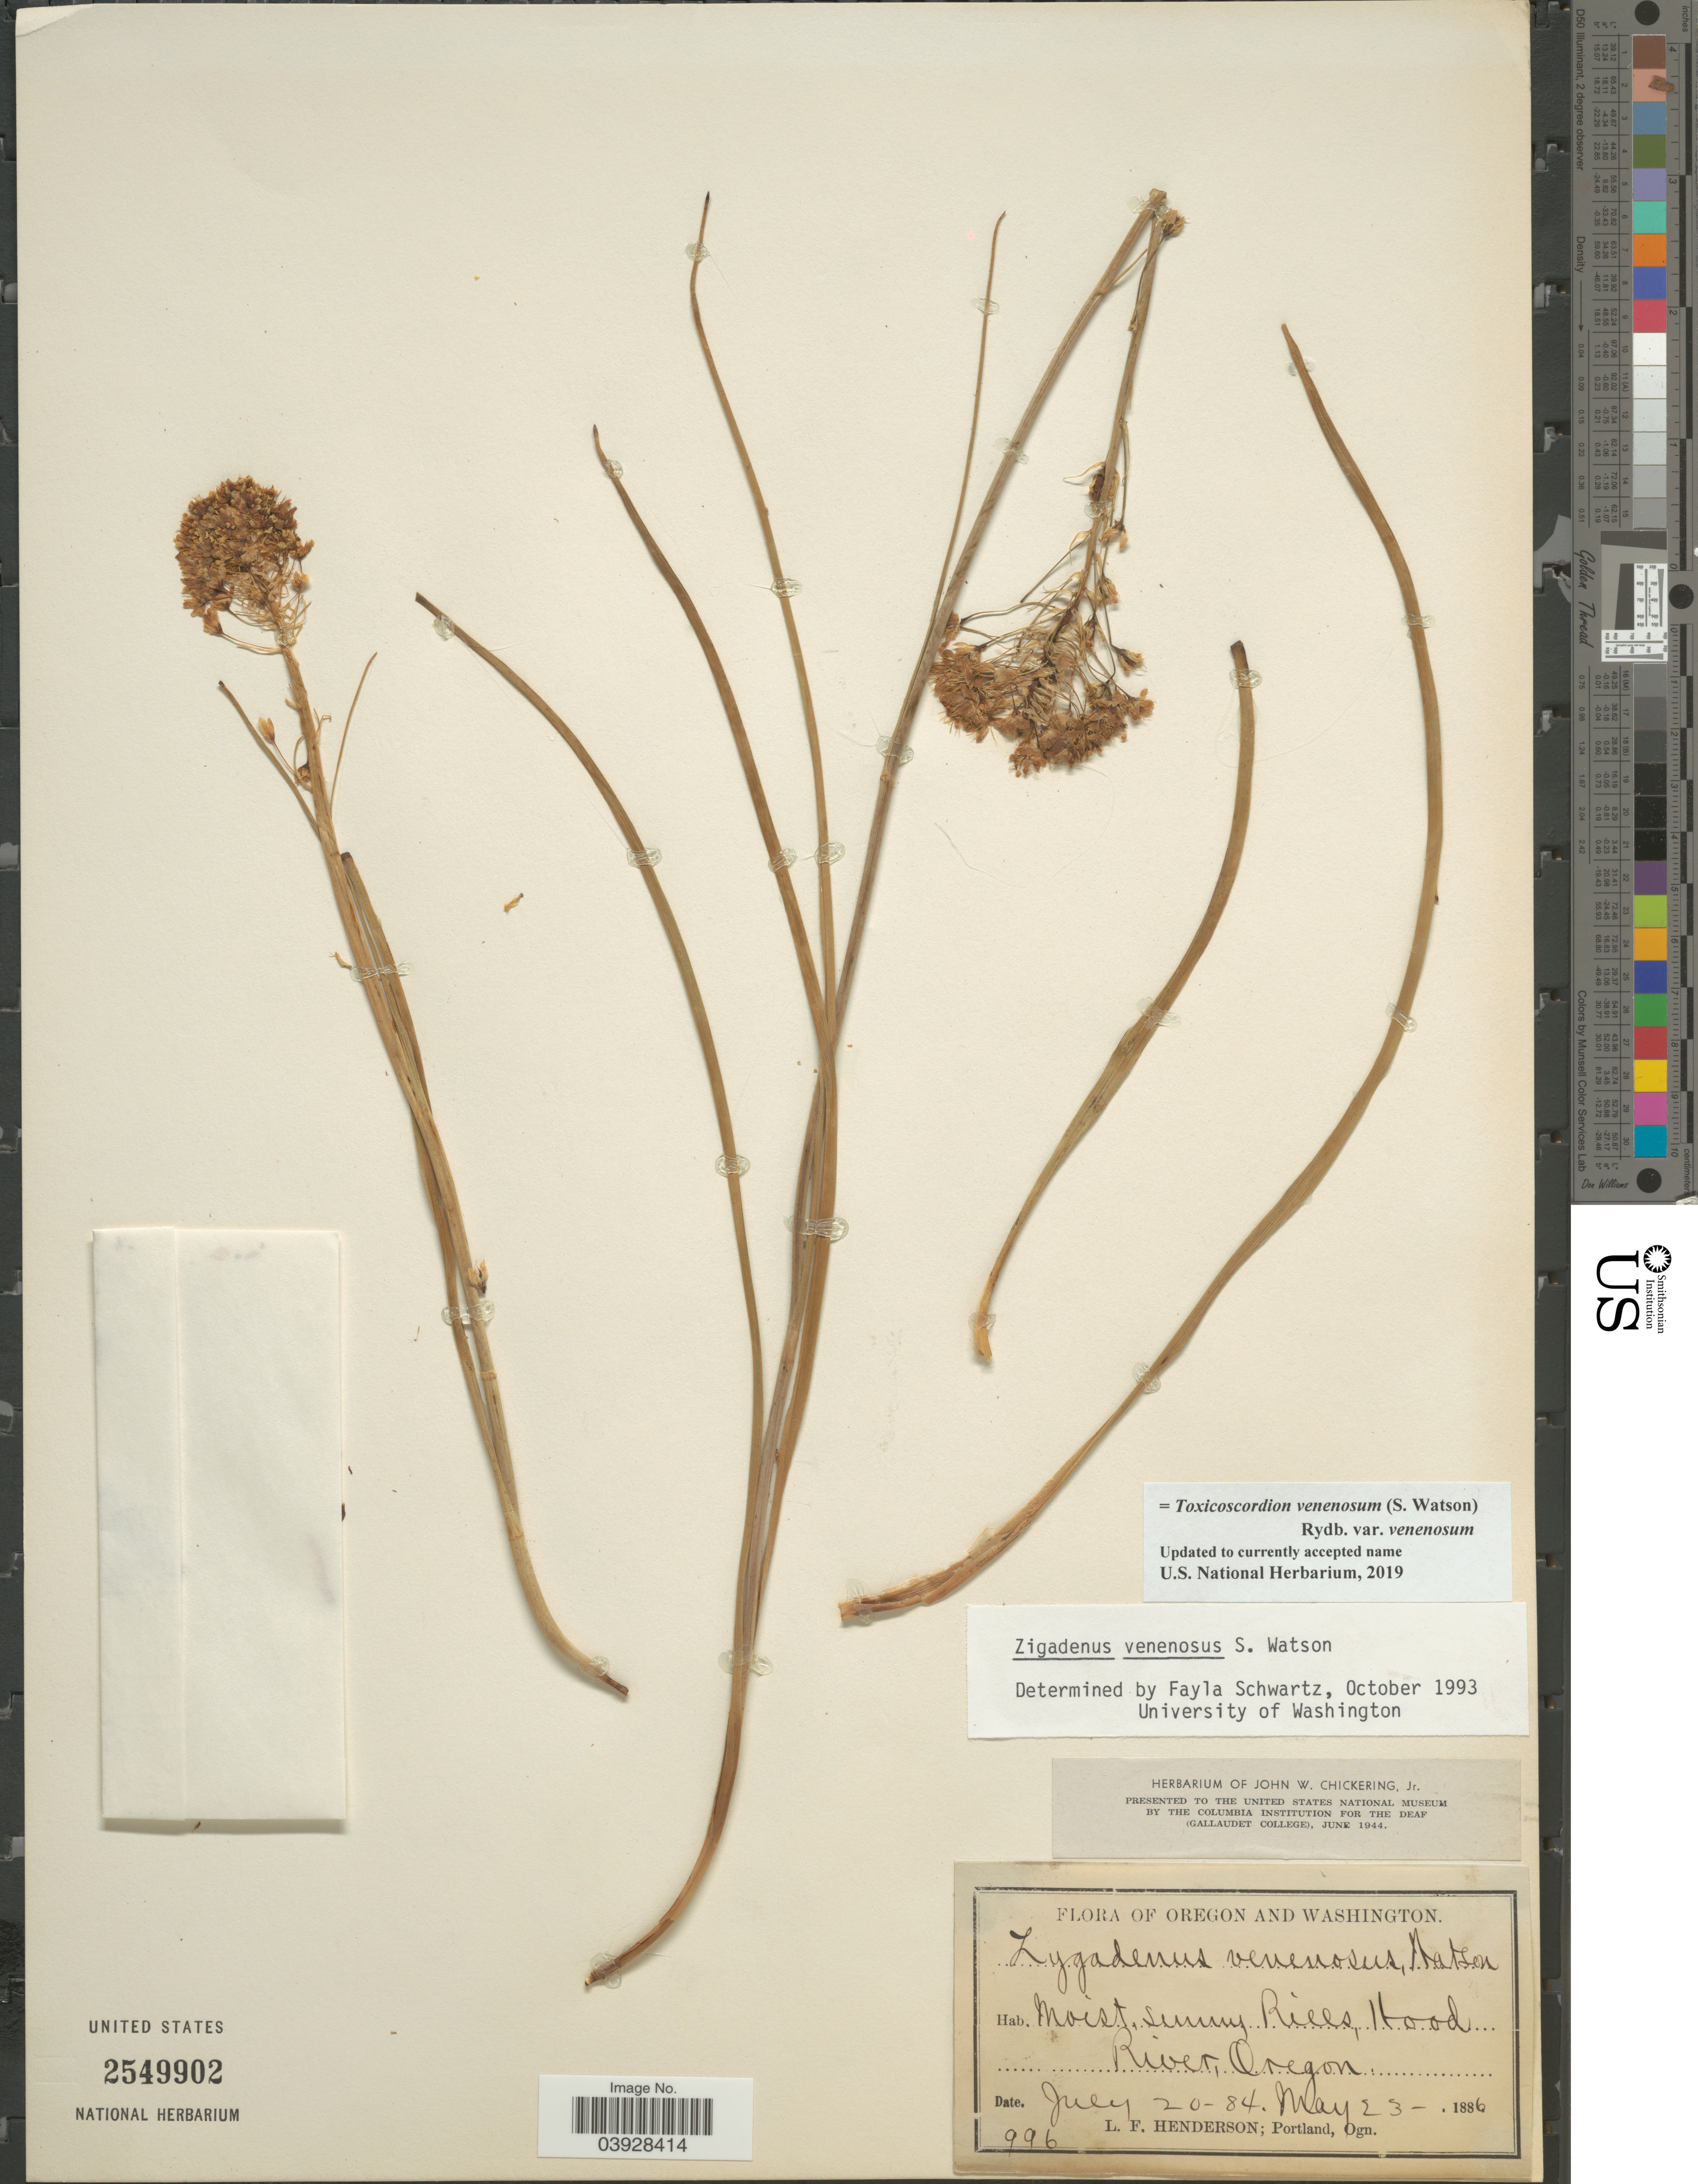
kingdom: Plantae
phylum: Tracheophyta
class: Liliopsida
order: Liliales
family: Melanthiaceae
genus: Toxicoscordion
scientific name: Toxicoscordion venenosum var. gramineum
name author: (Rydb.) Brasher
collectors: L. Henderson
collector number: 996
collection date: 1884-07-20/1886-05-23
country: United States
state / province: Oregon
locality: Hood River.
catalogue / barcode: US 2549902